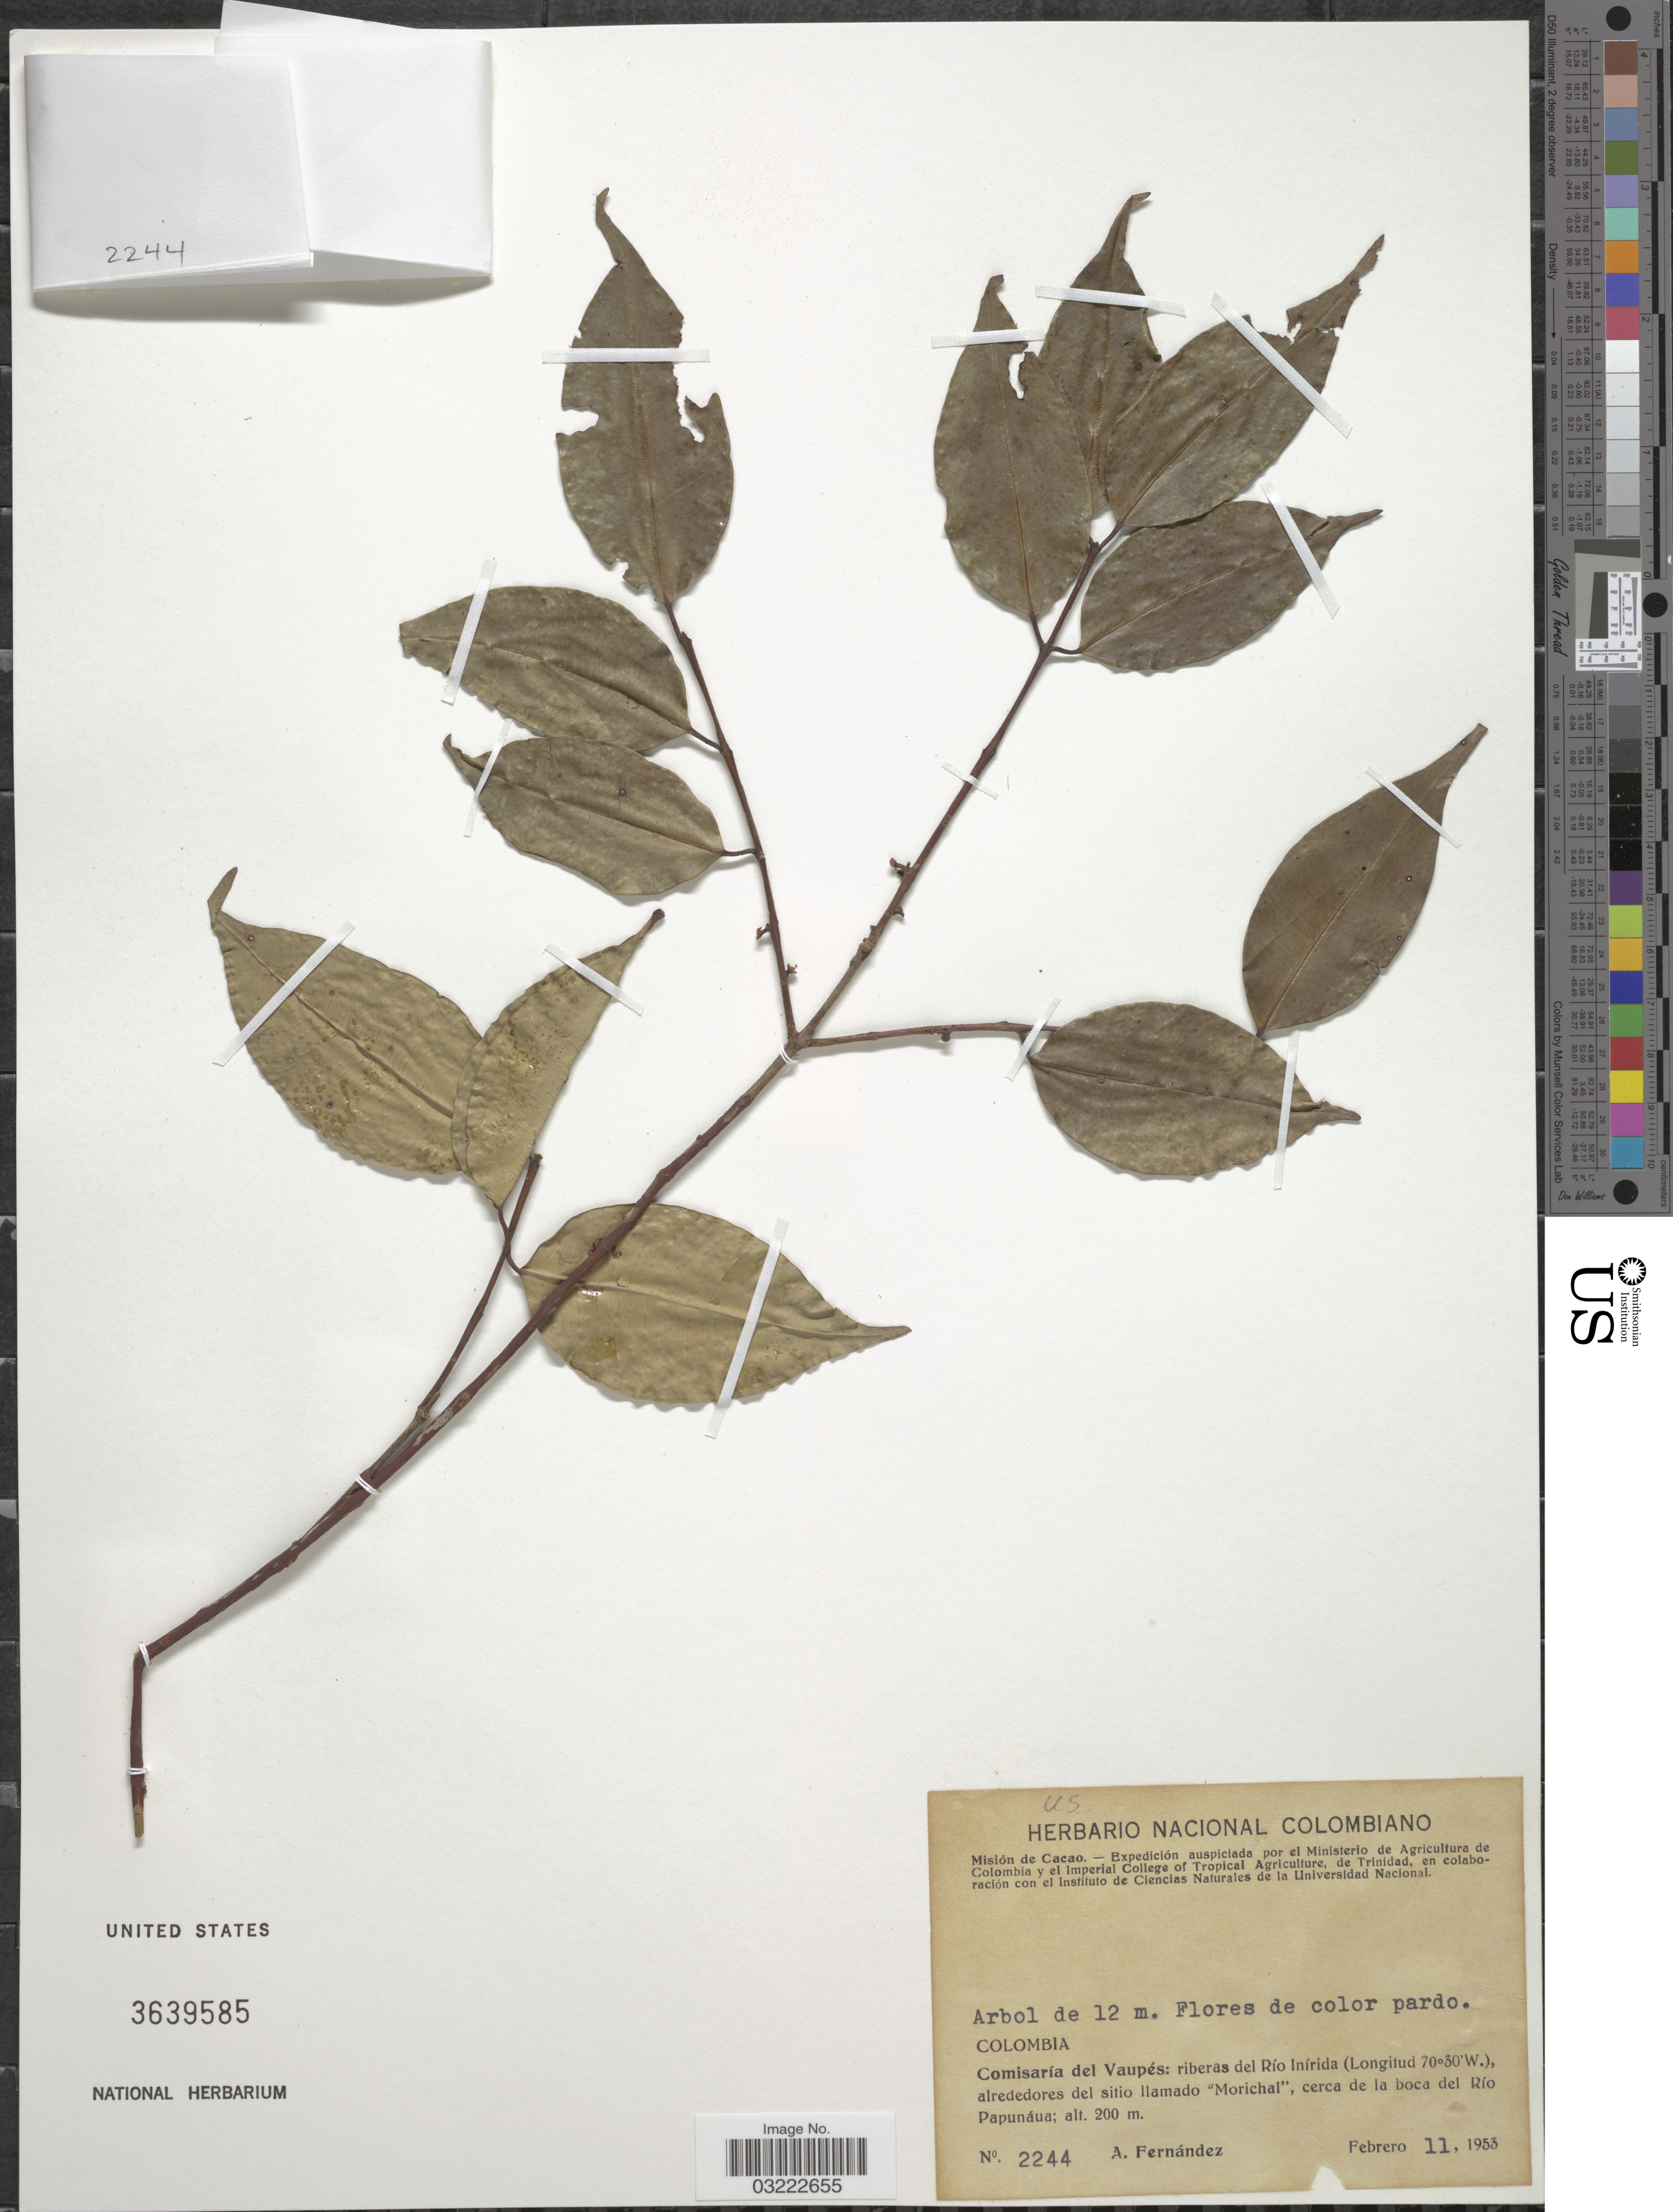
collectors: A. Fernández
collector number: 2244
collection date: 1953-02-11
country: Colombia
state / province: Vaupés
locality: Comisaría del Vaupés. Riberas del Río Inírida, alrededores del sitio llamado "Morichal", cerca de la boca del Río Papunáua.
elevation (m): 200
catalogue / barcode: US 3639585